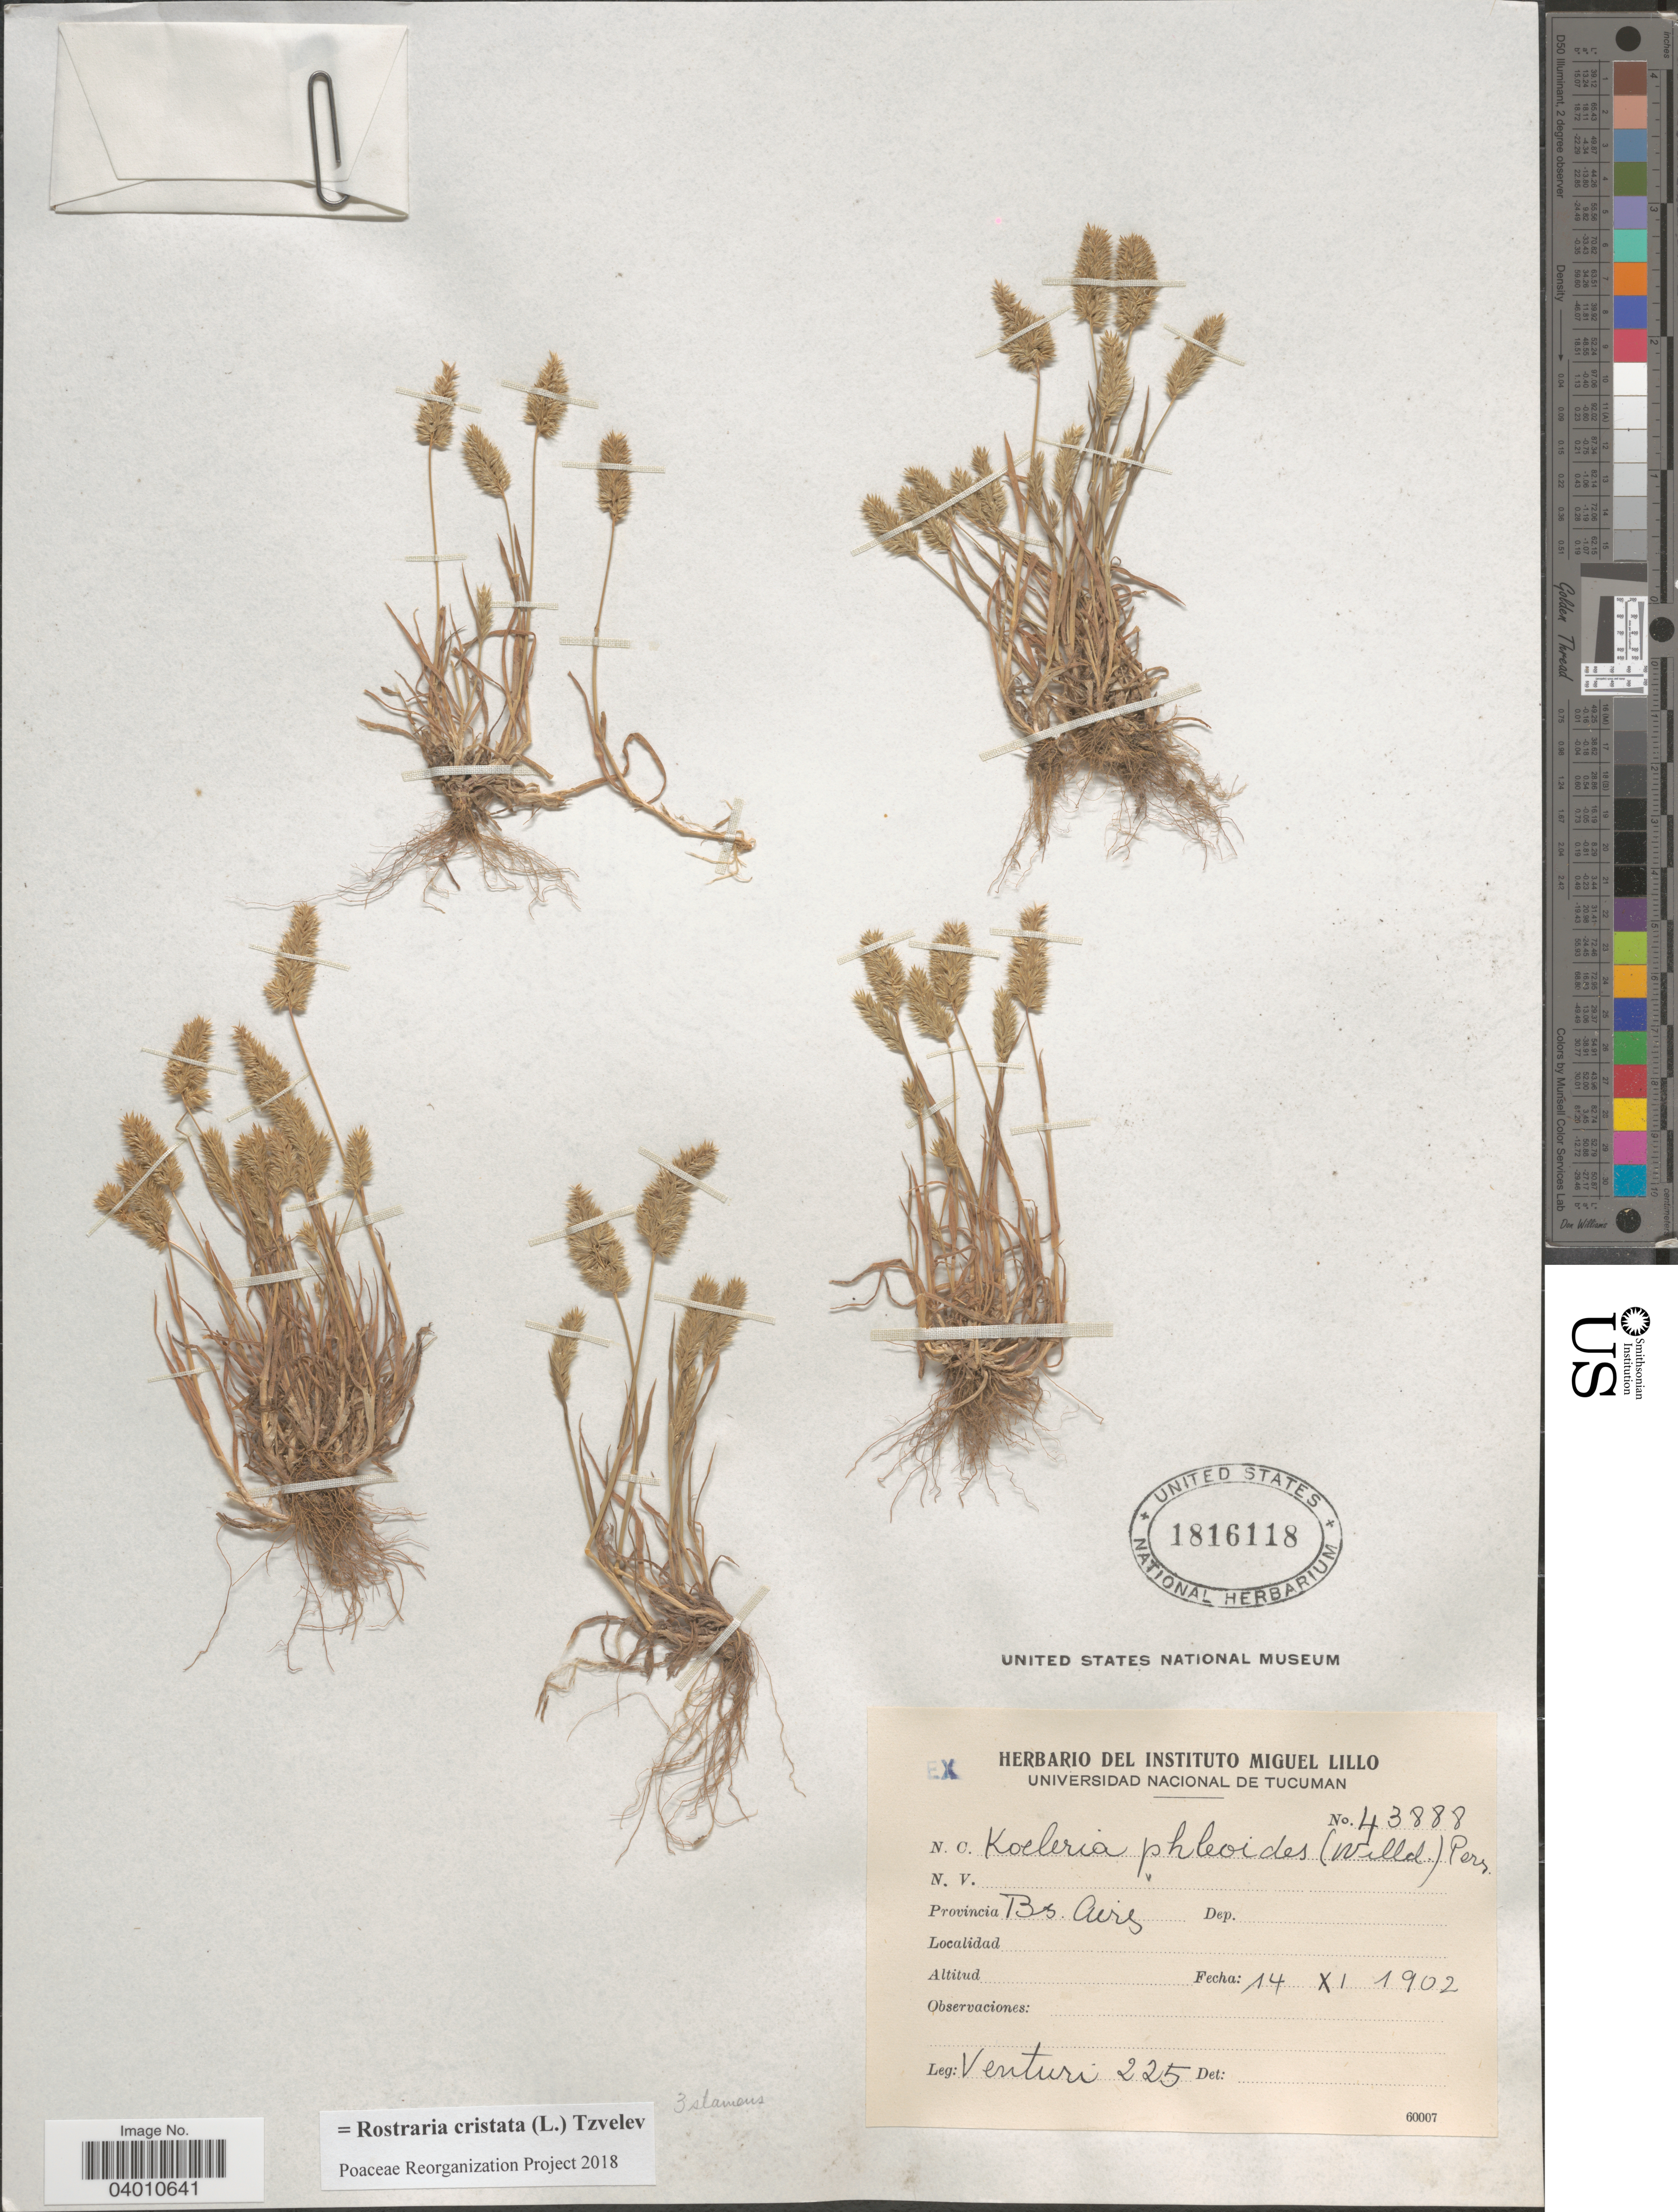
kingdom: Plantae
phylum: Tracheophyta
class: Liliopsida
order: Poales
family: Poaceae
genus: Rostraria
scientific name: Rostraria cristata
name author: (L.) Tzvelev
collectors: Venturi, --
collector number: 225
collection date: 1902-11-14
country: Argentina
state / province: Buenos Aires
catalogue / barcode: US 1816118